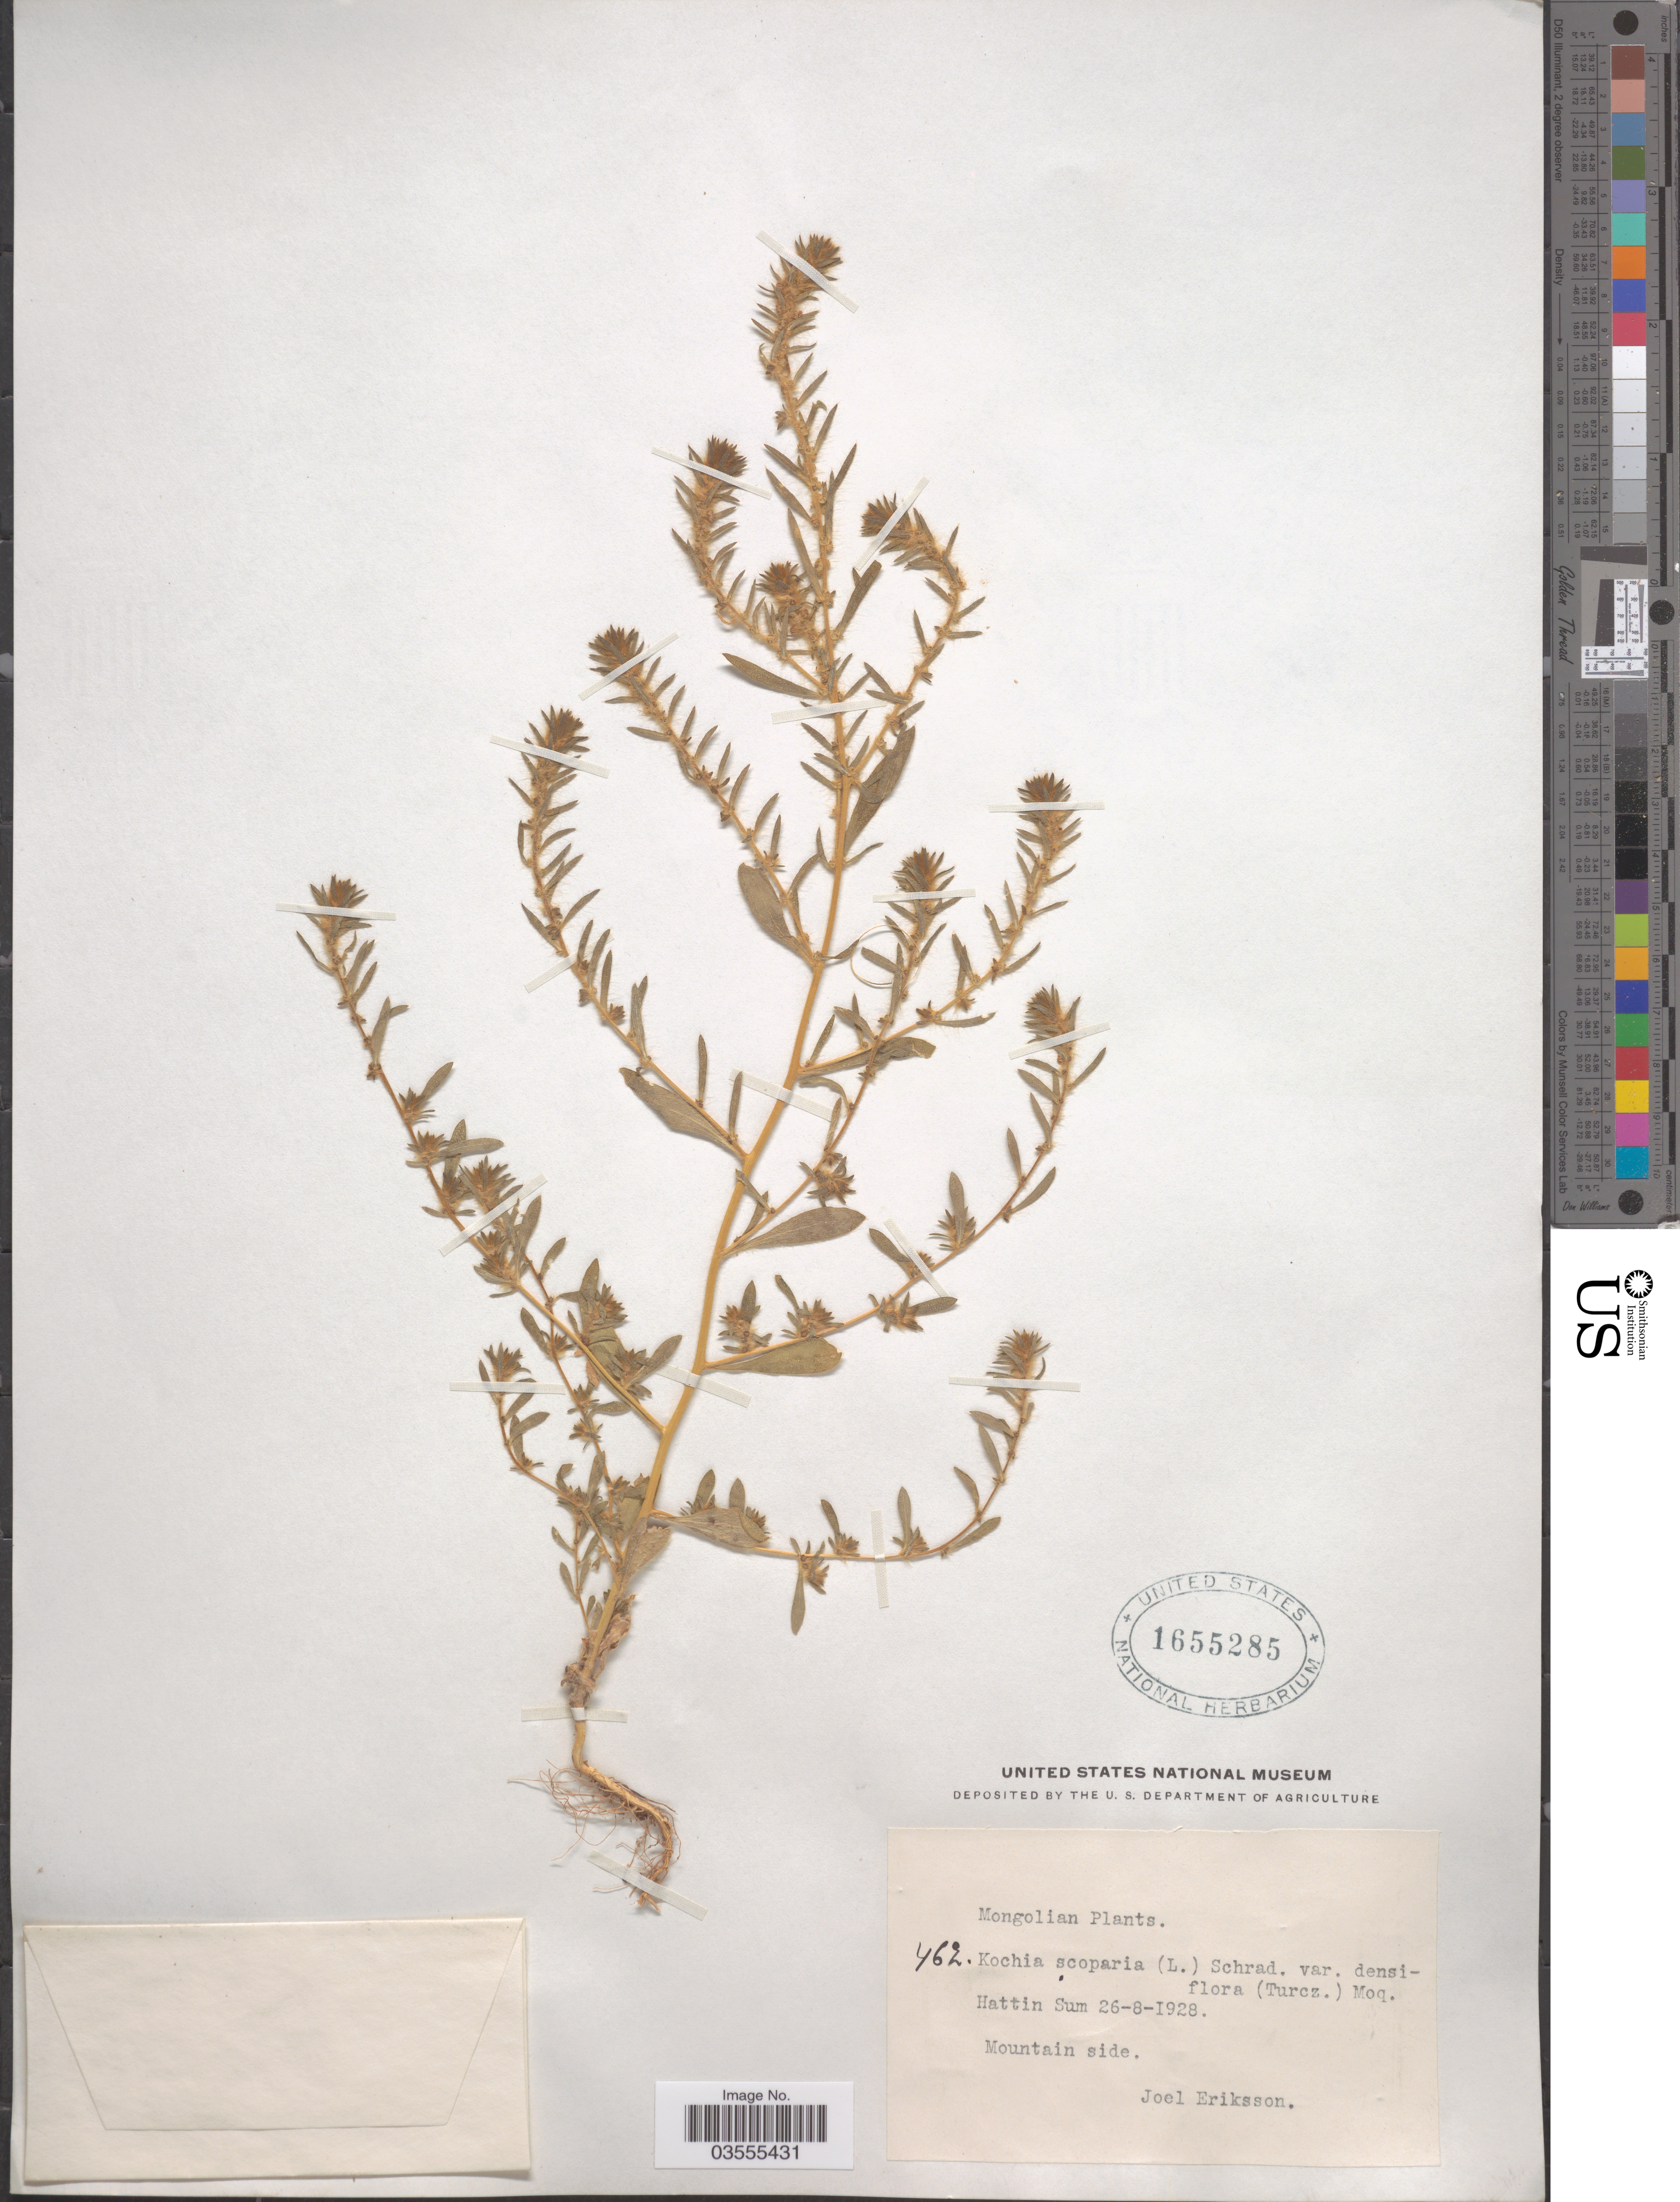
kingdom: Plantae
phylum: Tracheophyta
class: Magnoliopsida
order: Caryophyllales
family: Amaranthaceae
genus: Bassia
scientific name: Bassia scoparia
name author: (L.) Voss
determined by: U.S. National Herbarium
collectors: J. Eriksson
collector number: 462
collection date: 1928-08-26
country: Mongolia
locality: Hattin Sum. Mountain side.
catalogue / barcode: US 1655285